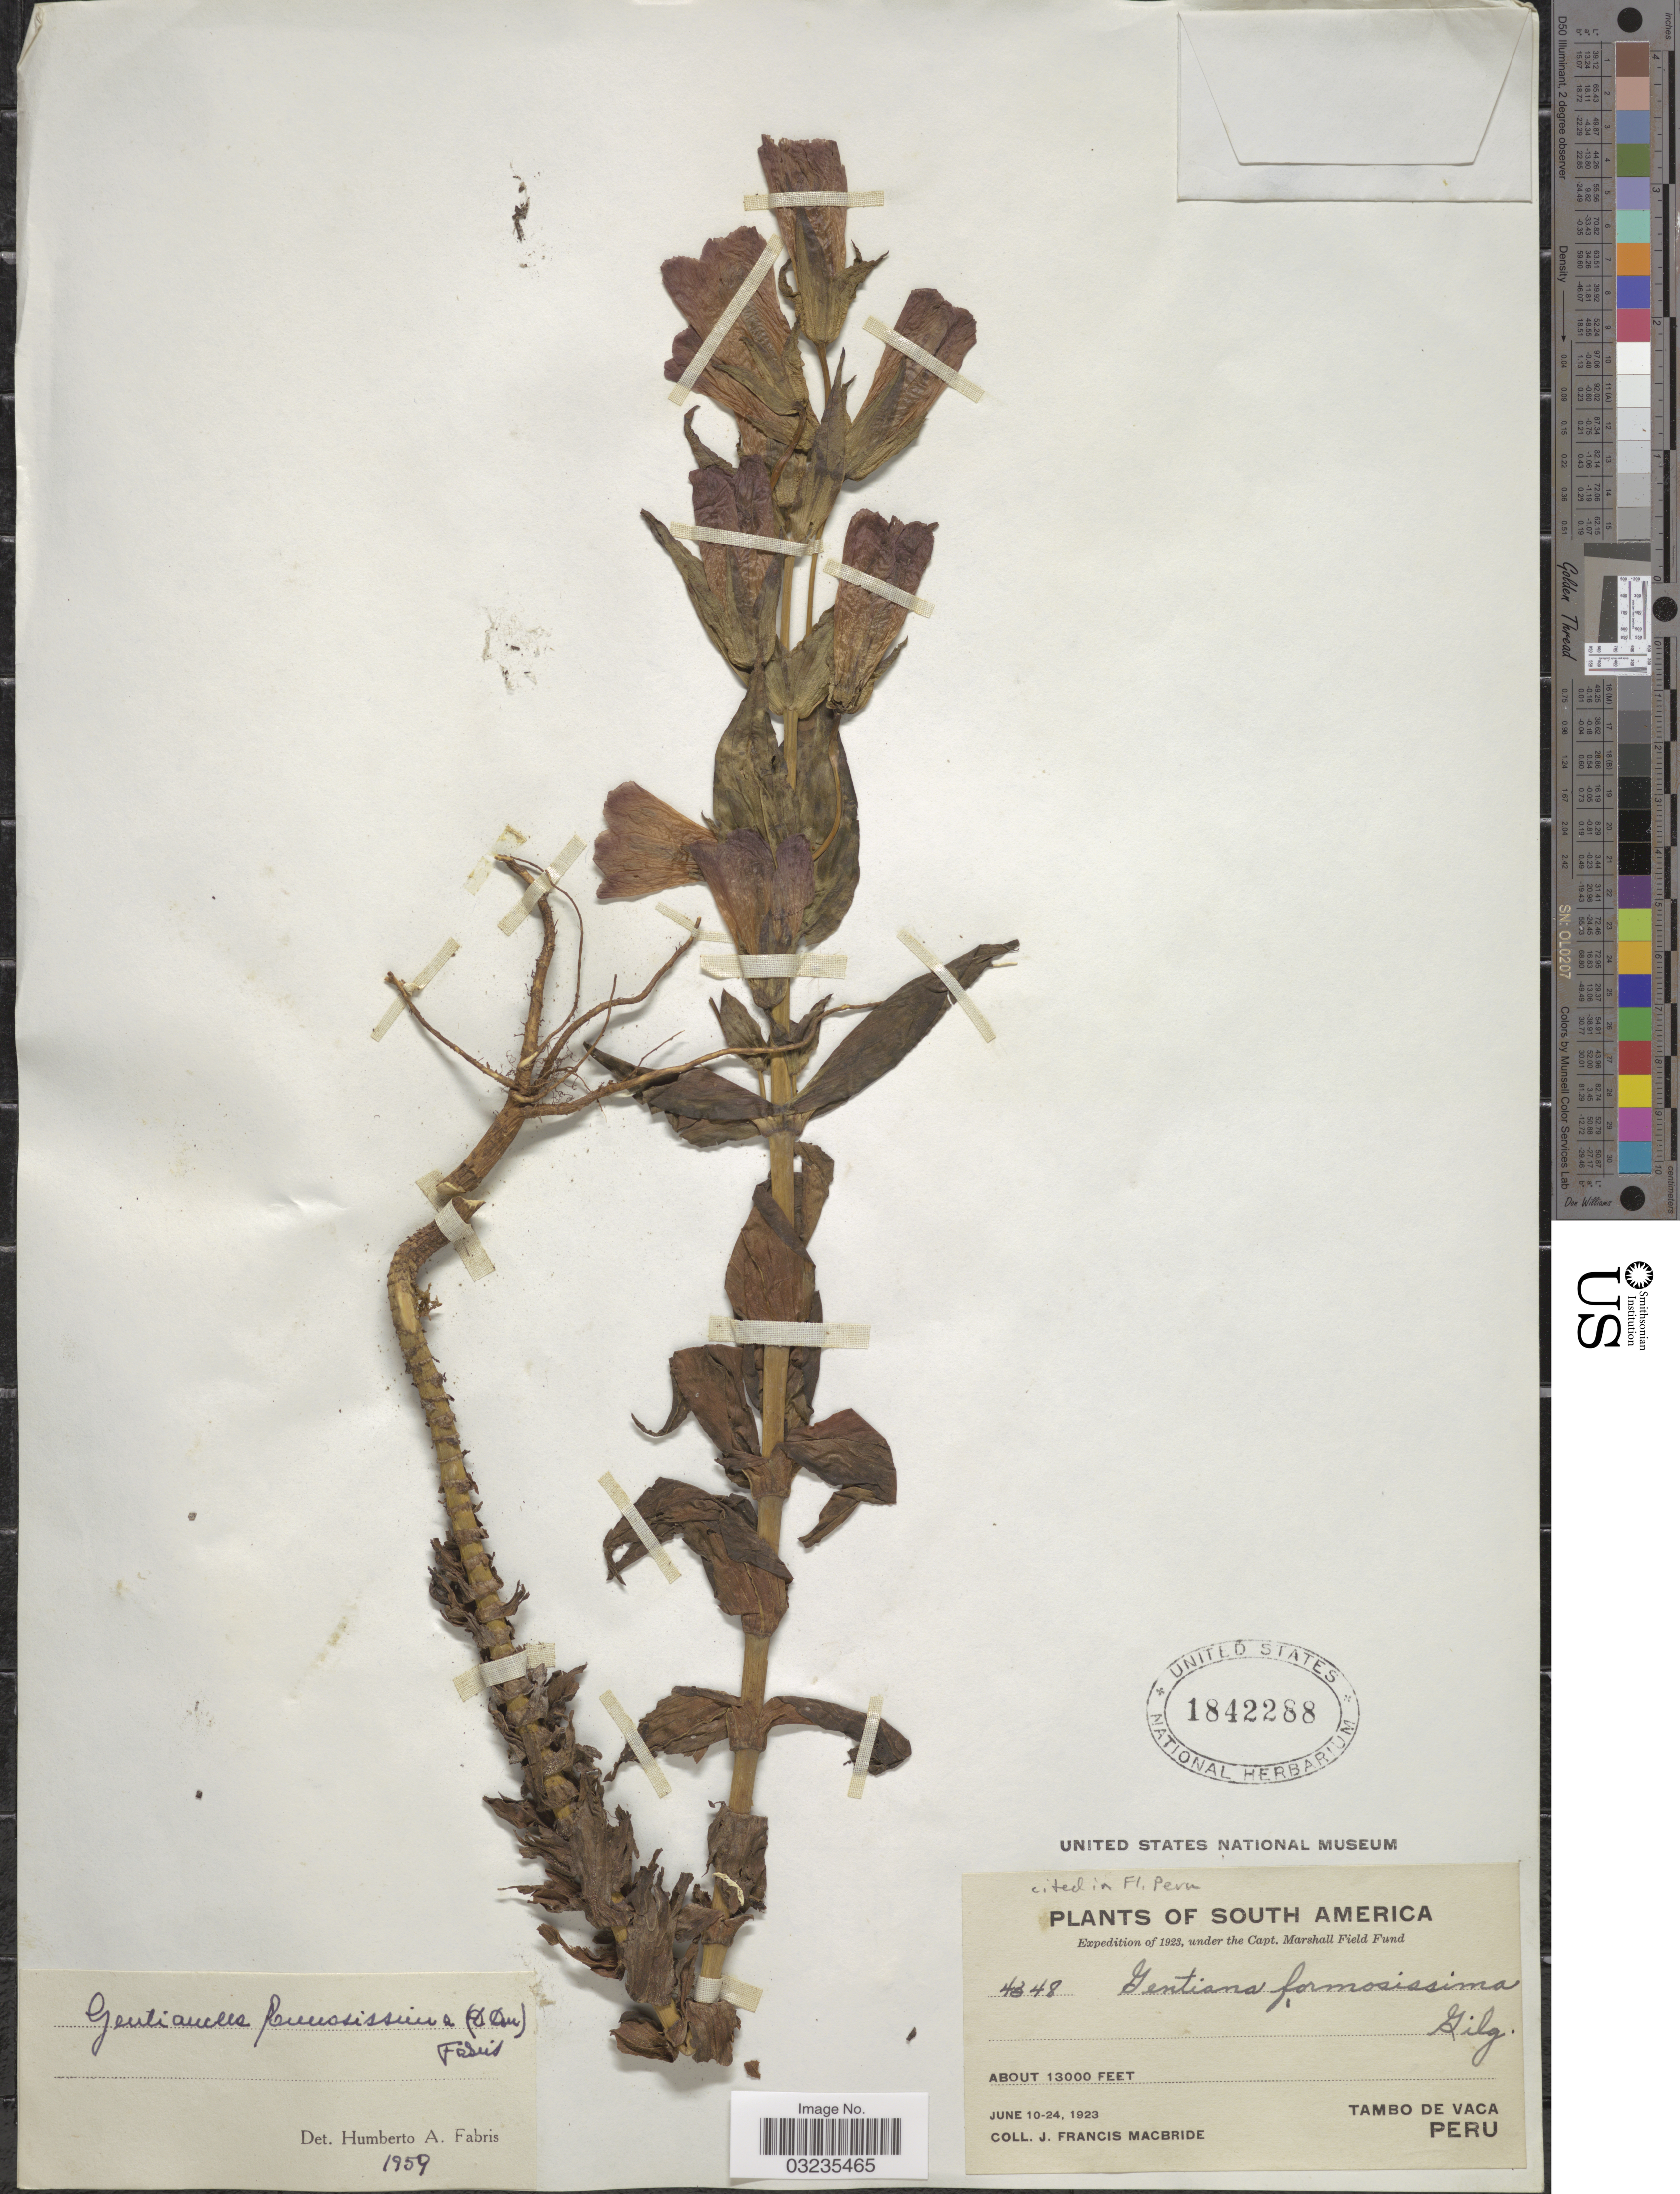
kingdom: Plantae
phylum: Tracheophyta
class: Magnoliopsida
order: Gentianales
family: Gentianaceae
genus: Gentiana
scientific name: Gentiana formosissima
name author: (D. Don ex G. Don) Gilg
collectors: J. F. Macbride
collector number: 4348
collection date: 1923-06-10/1923-06-24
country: Peru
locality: Tambo de Vaca.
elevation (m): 3962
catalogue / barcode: US 1842288